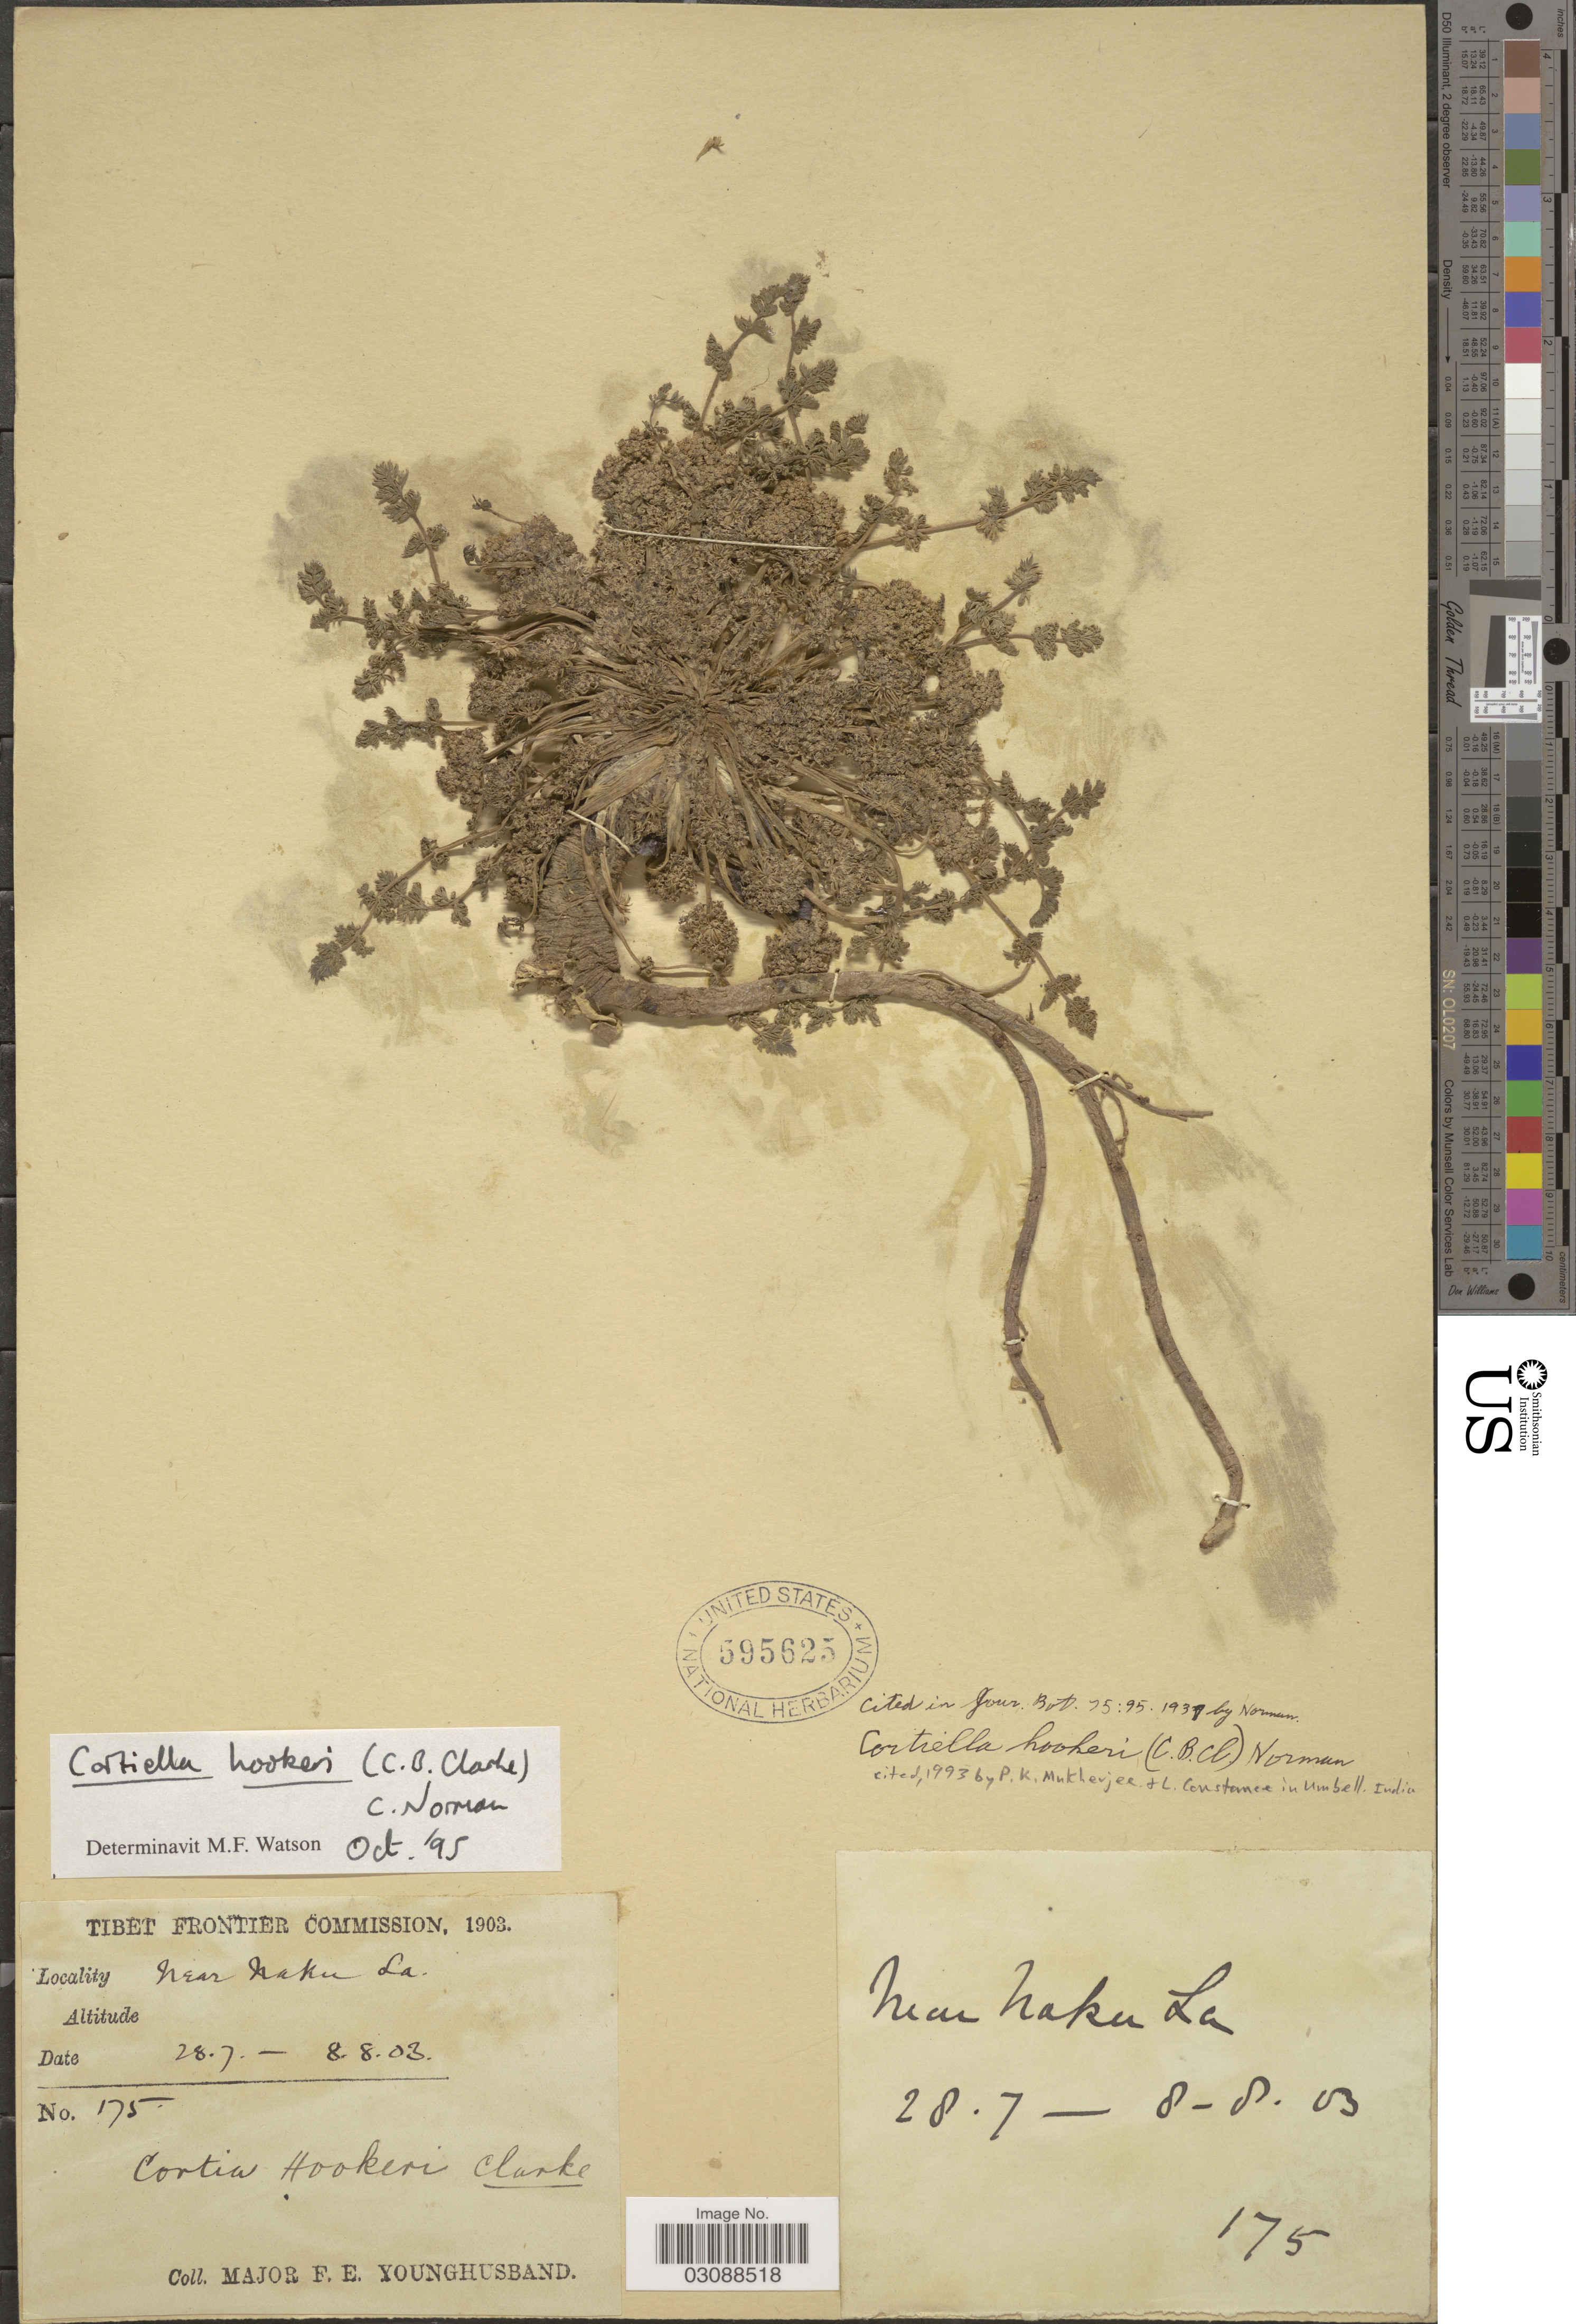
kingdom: Plantae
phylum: Tracheophyta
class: Magnoliopsida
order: Apiales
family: Apiaceae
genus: Cortiella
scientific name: Cortiella hookeri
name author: (C.B. Clarke) C. Norman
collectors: F. Younghusband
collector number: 175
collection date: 1903-07-28/1903-08-08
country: China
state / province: Xizang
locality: Tibet Frontier Commision. Near Naku La.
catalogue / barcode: US 595625